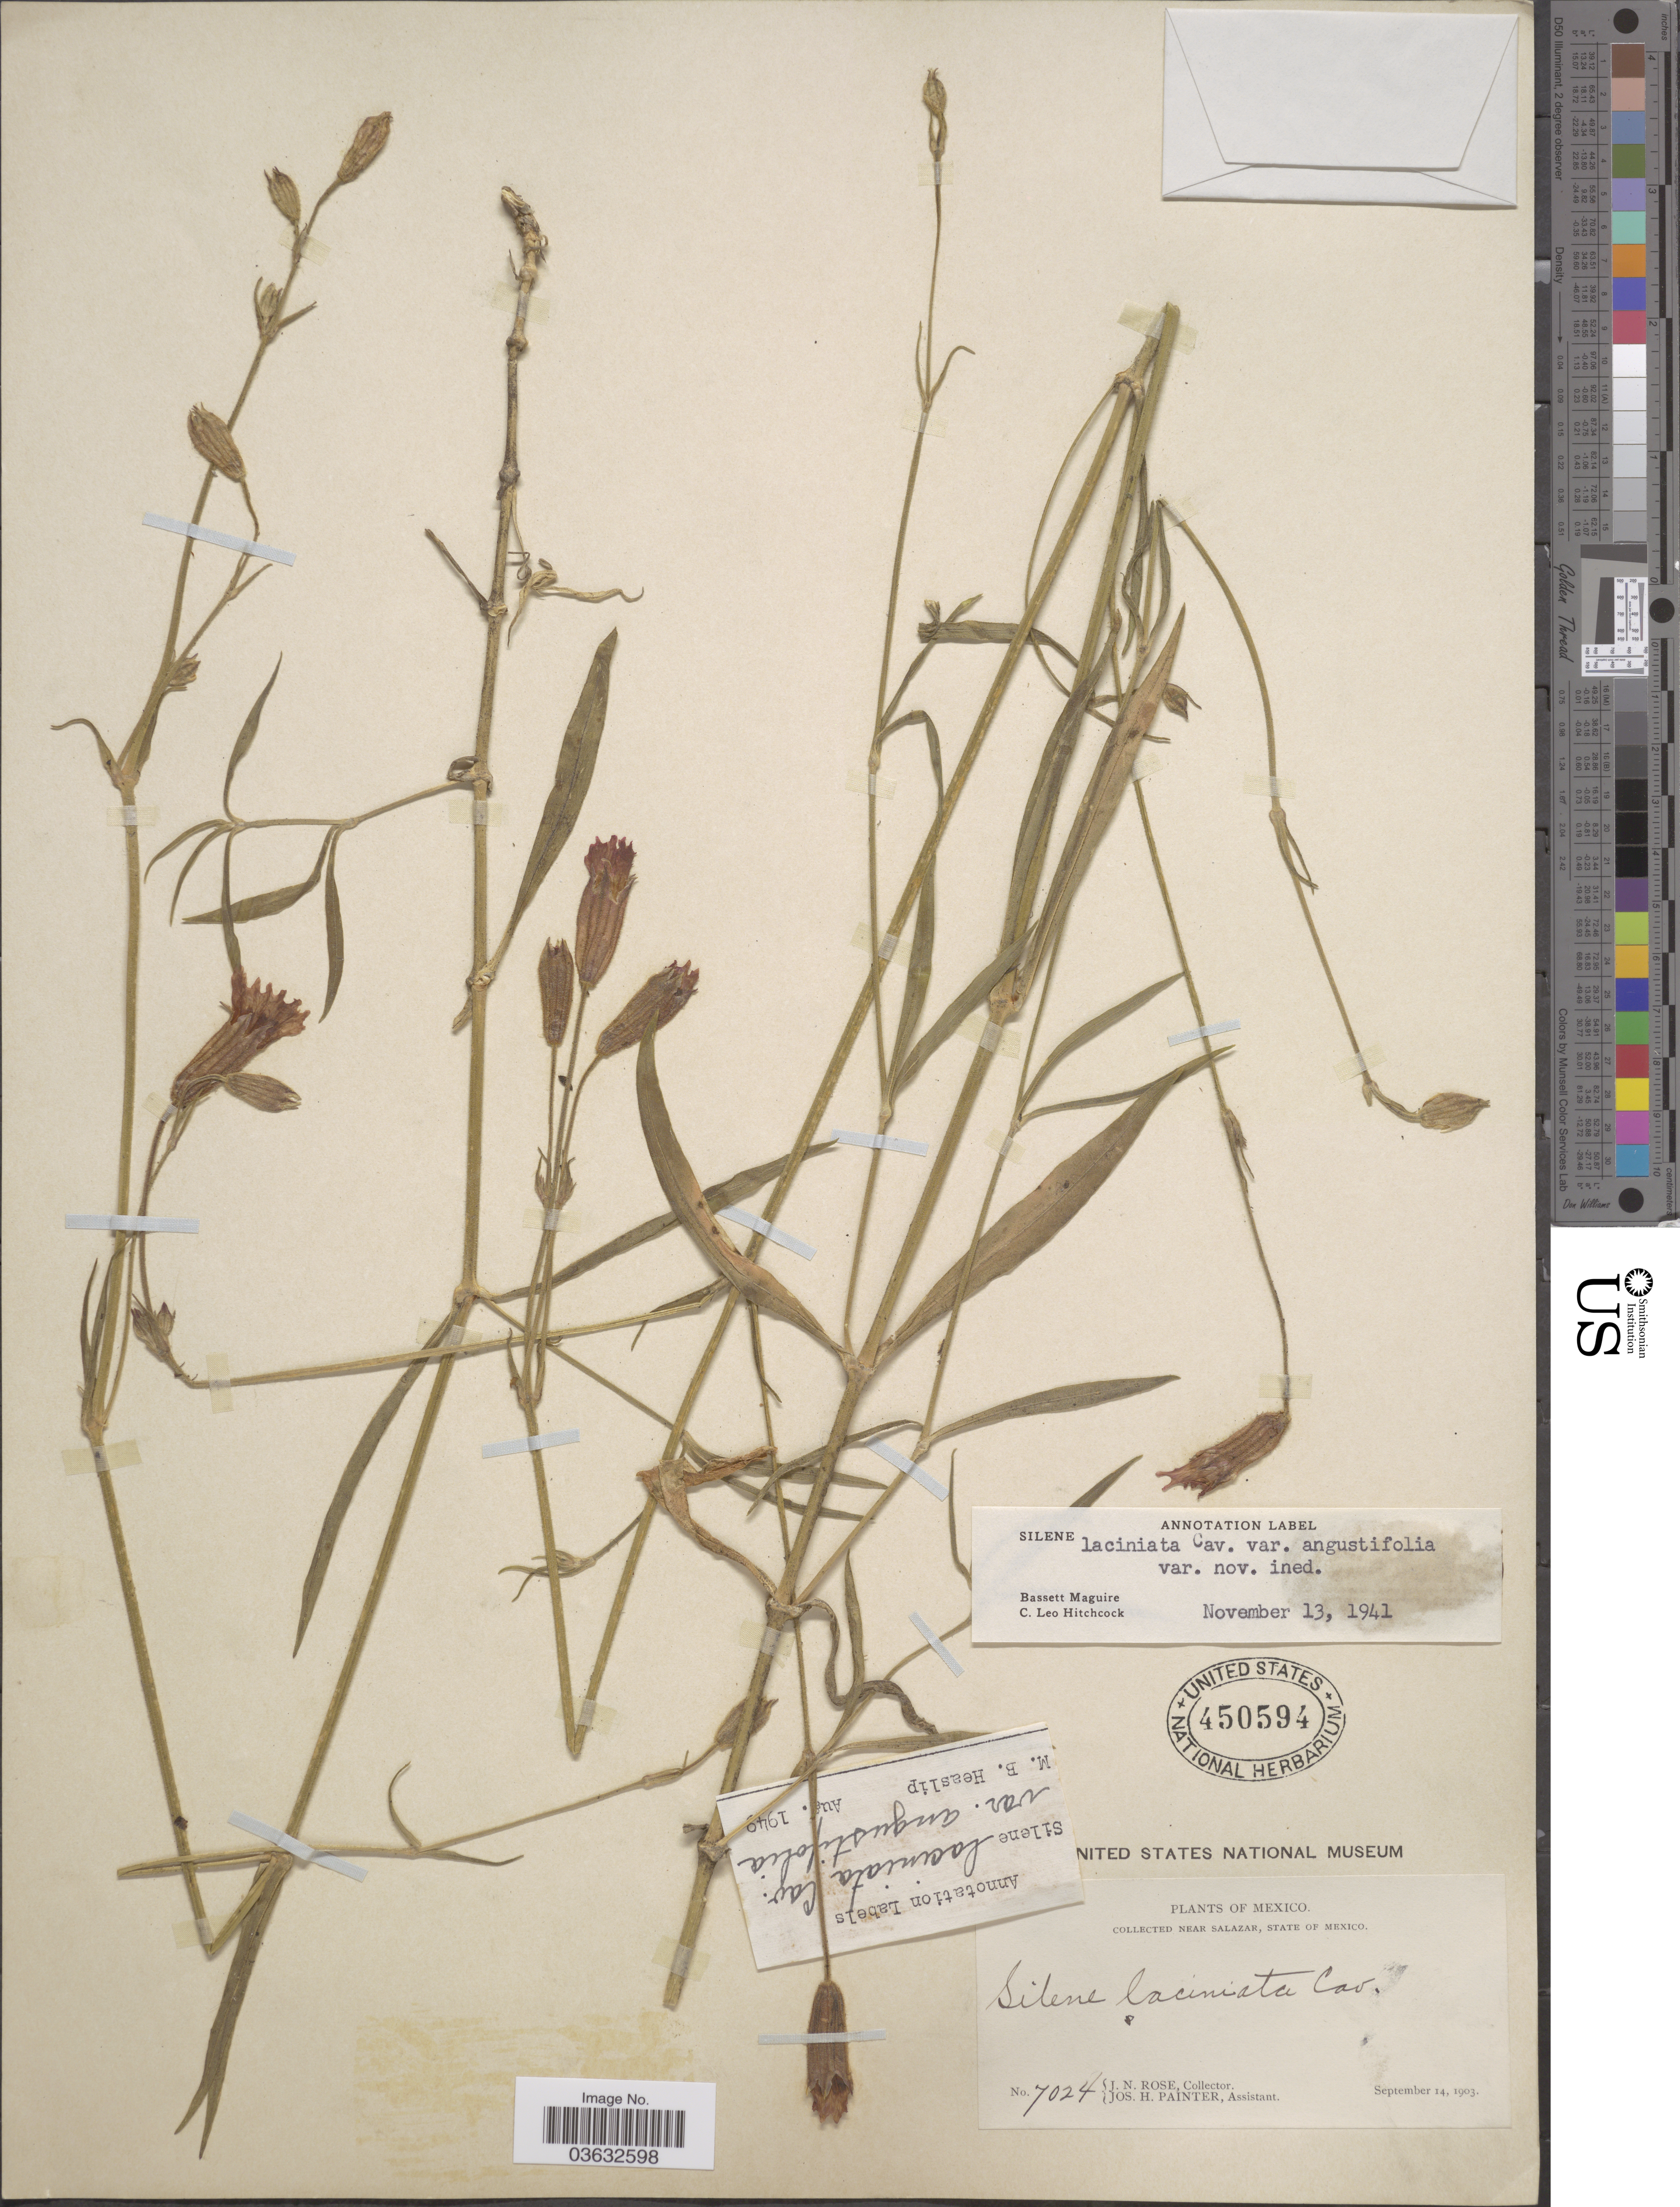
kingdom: Plantae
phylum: Tracheophyta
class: Magnoliopsida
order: Caryophyllales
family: Caryophyllaceae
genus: Silene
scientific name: Silene laciniata var. angustifolia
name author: C.L. Hitchc. & Maguire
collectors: J. N. Rose & J. H. Painter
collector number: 7024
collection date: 1903-09-14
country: Mexico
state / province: México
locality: Near Salazar.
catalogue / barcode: US 450594